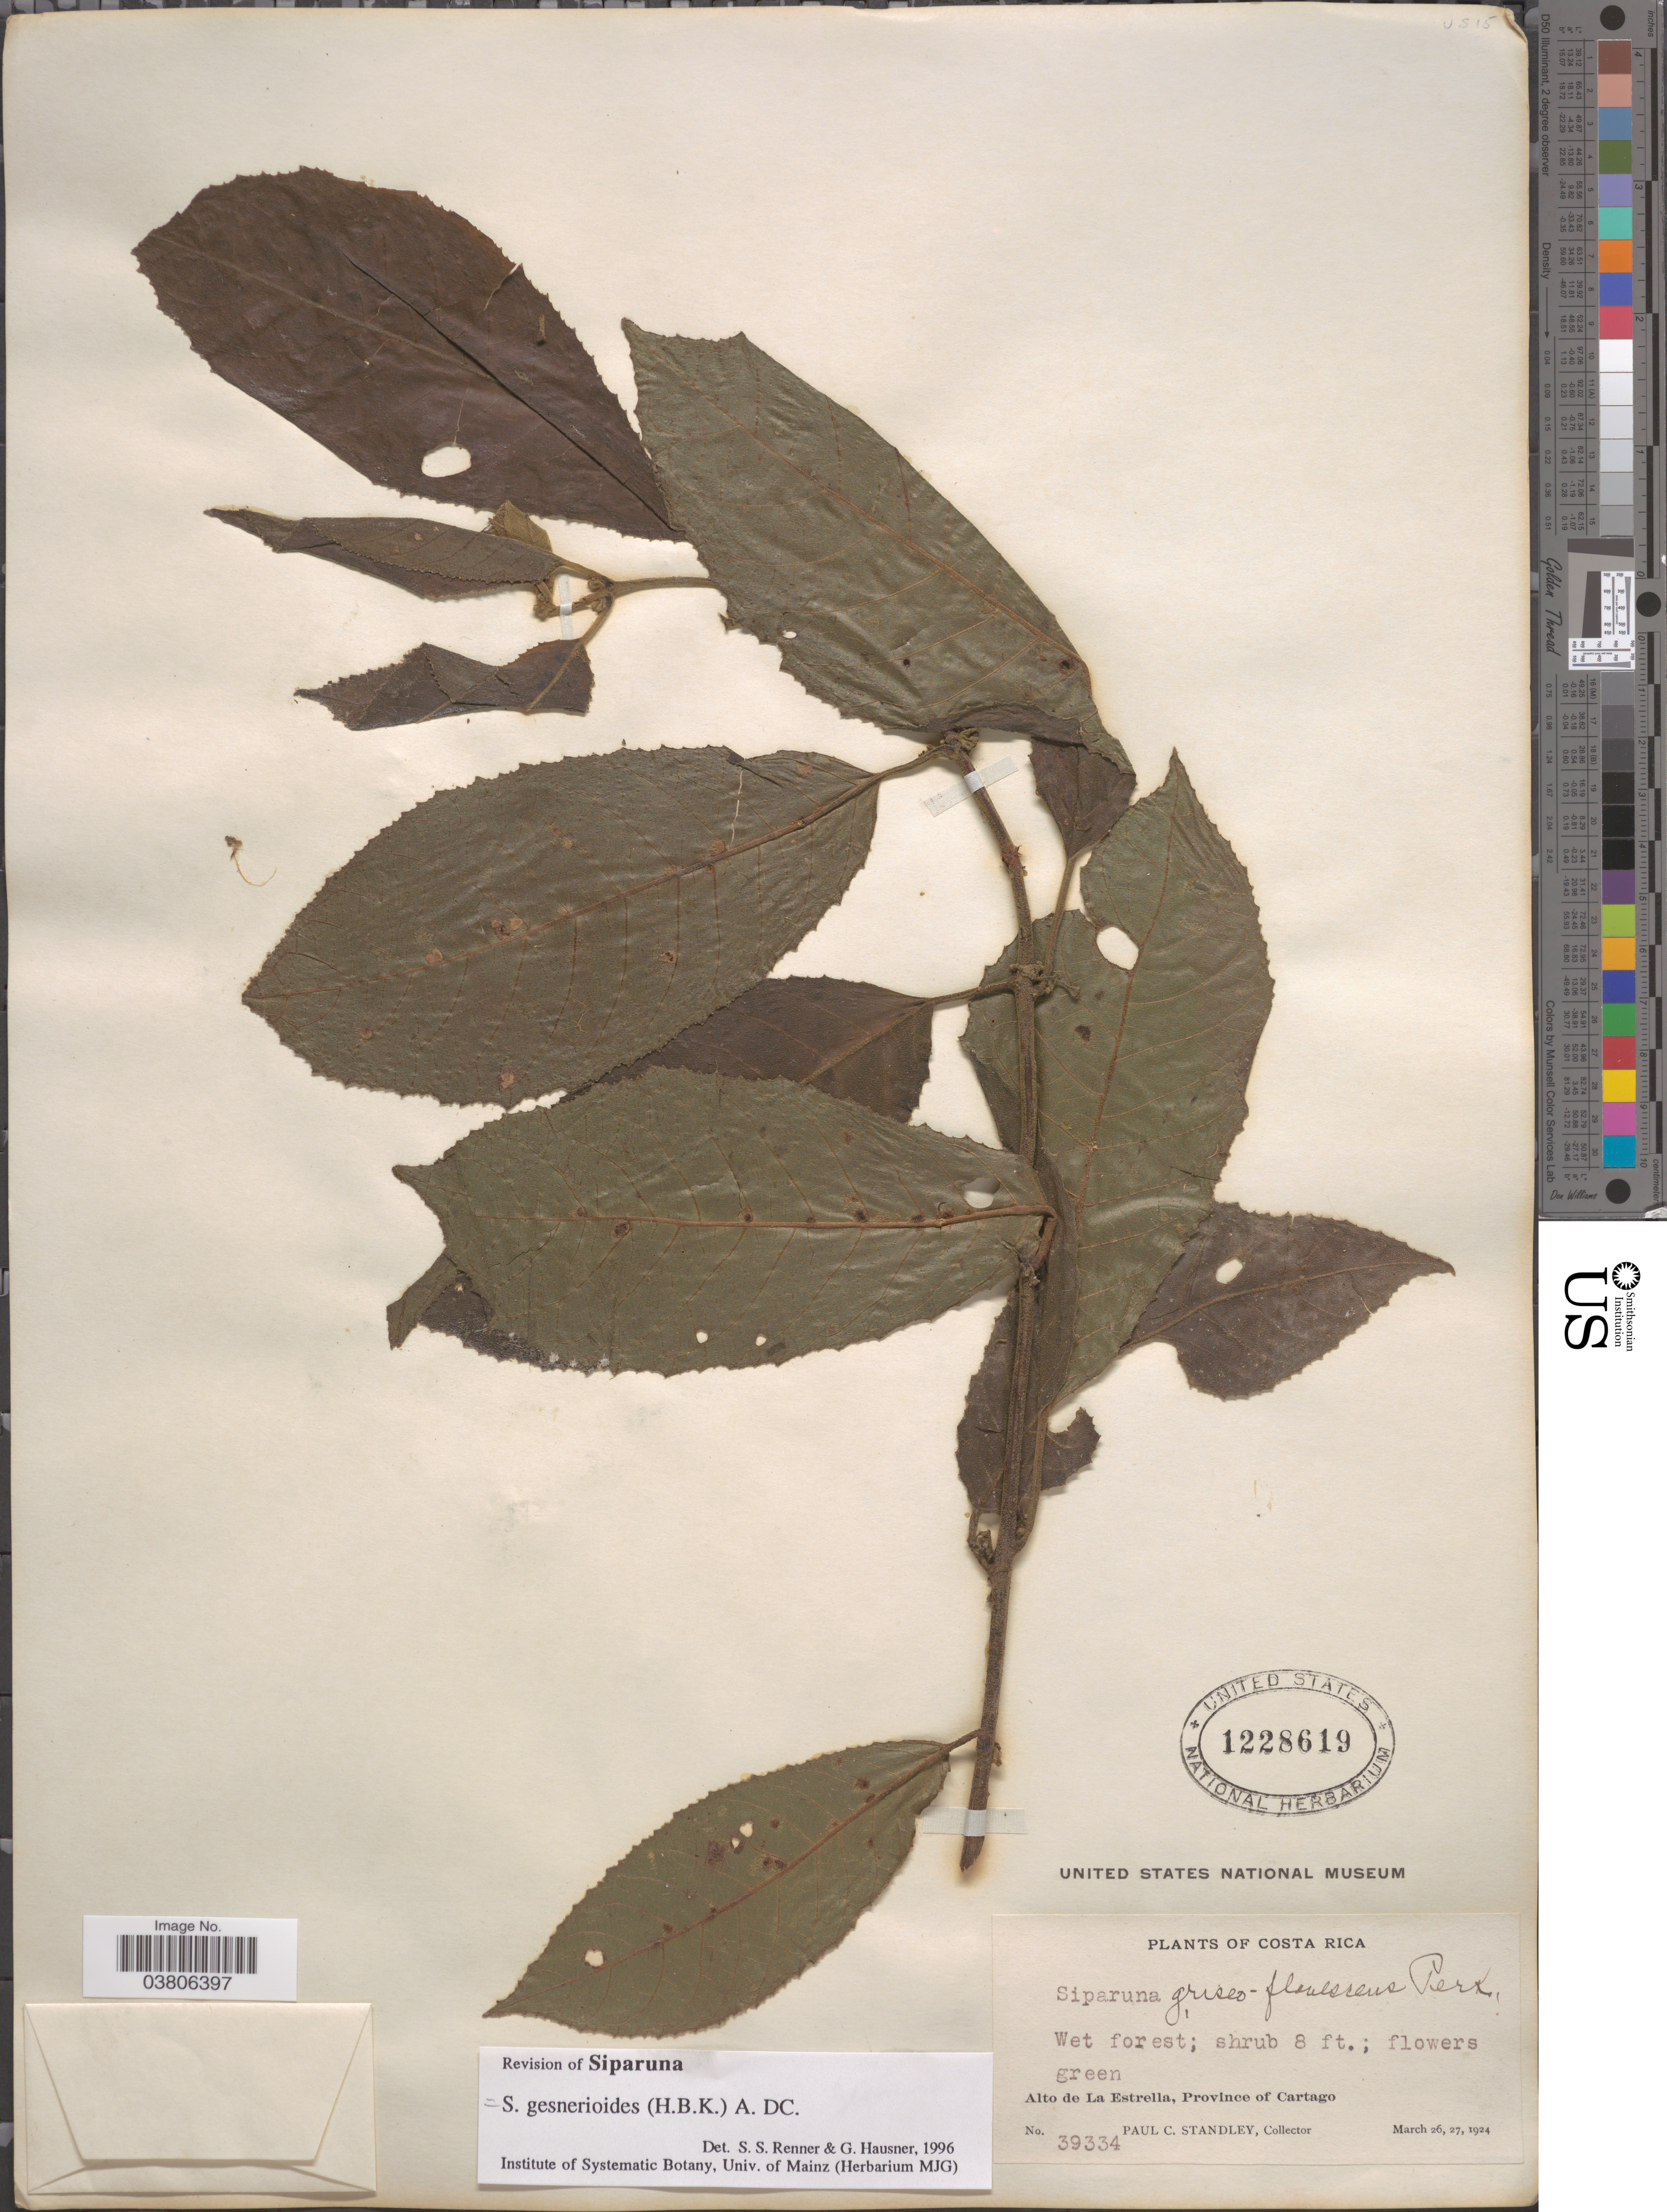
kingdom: Plantae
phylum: Tracheophyta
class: Magnoliopsida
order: Laurales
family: Siparunaceae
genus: Siparuna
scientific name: Siparuna gesnerioides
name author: (Kunth) A. DC.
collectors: P. C. Standley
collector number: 39334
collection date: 1924-03-26/1924-03-27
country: Costa Rica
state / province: Cartago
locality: Alto de La Estrella.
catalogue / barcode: US 1228619